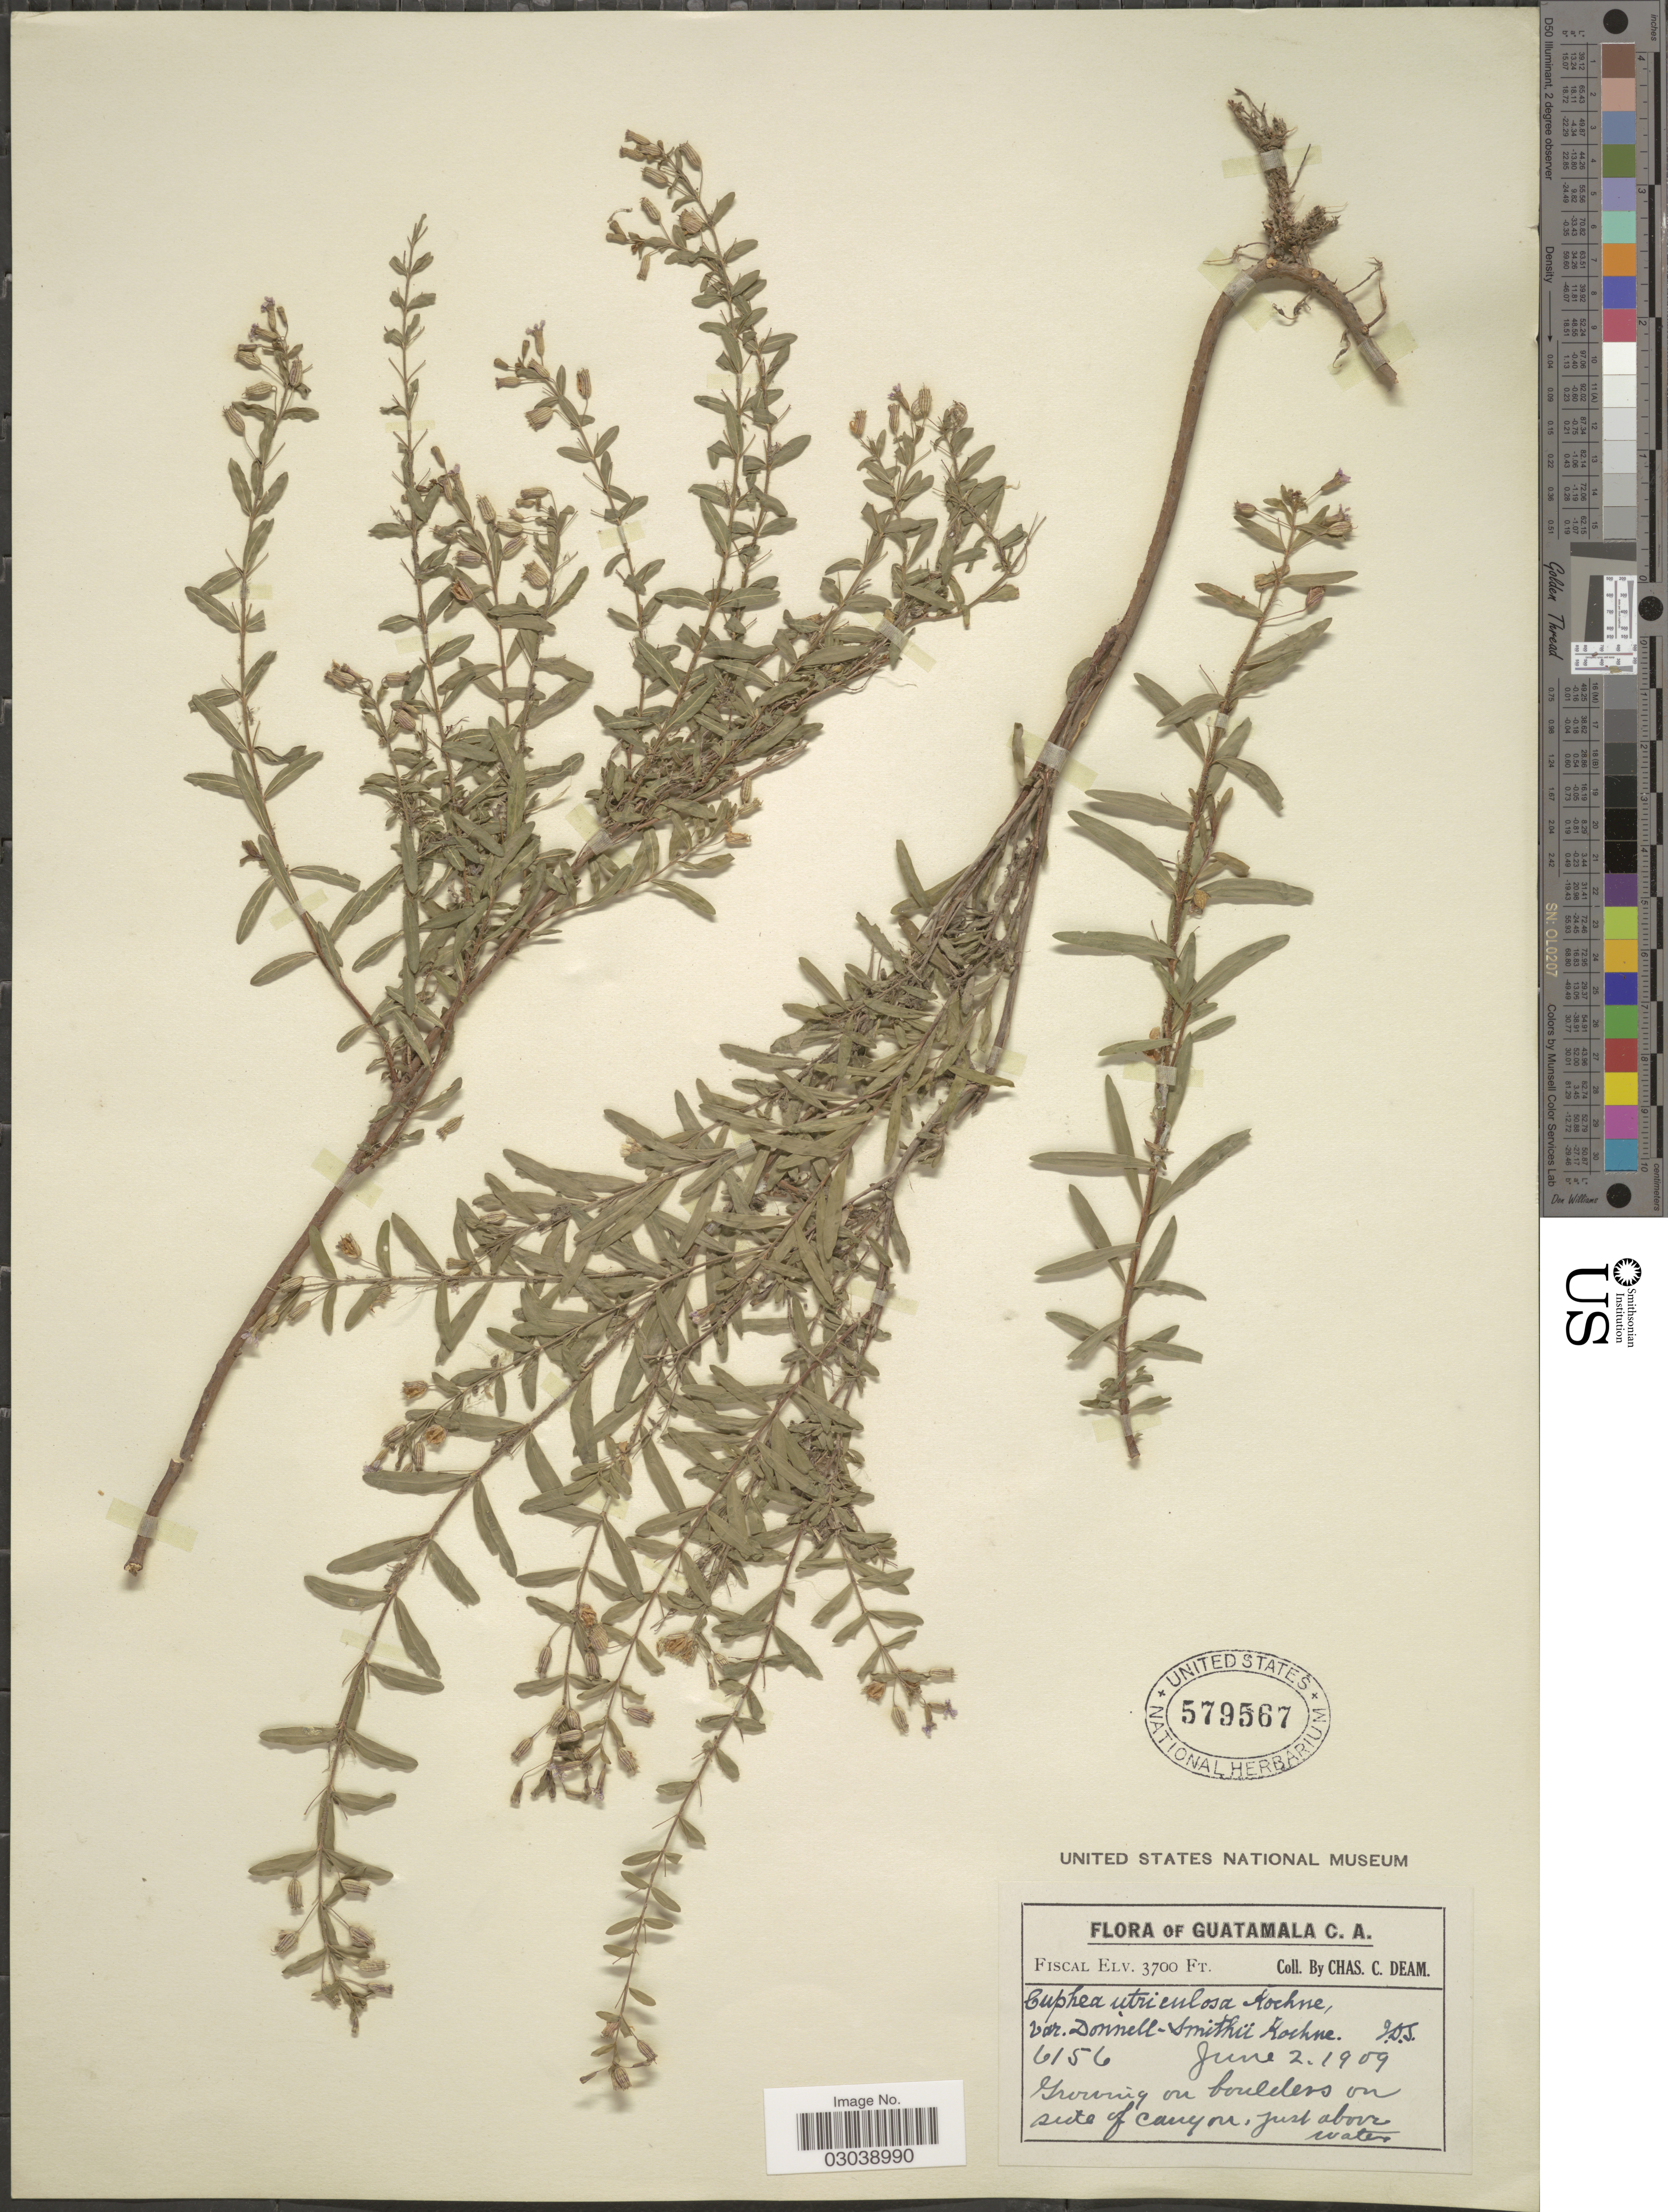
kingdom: Plantae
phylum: Tracheophyta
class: Magnoliopsida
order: Myrtales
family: Lythraceae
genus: Cuphea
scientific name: Cuphea utriculosa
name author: Koehne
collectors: C. C. Deam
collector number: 6156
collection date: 1909-06-02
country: Guatemala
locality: Fiscal, on boulders on side of canyon, just above water.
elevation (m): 1128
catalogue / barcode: US 579567